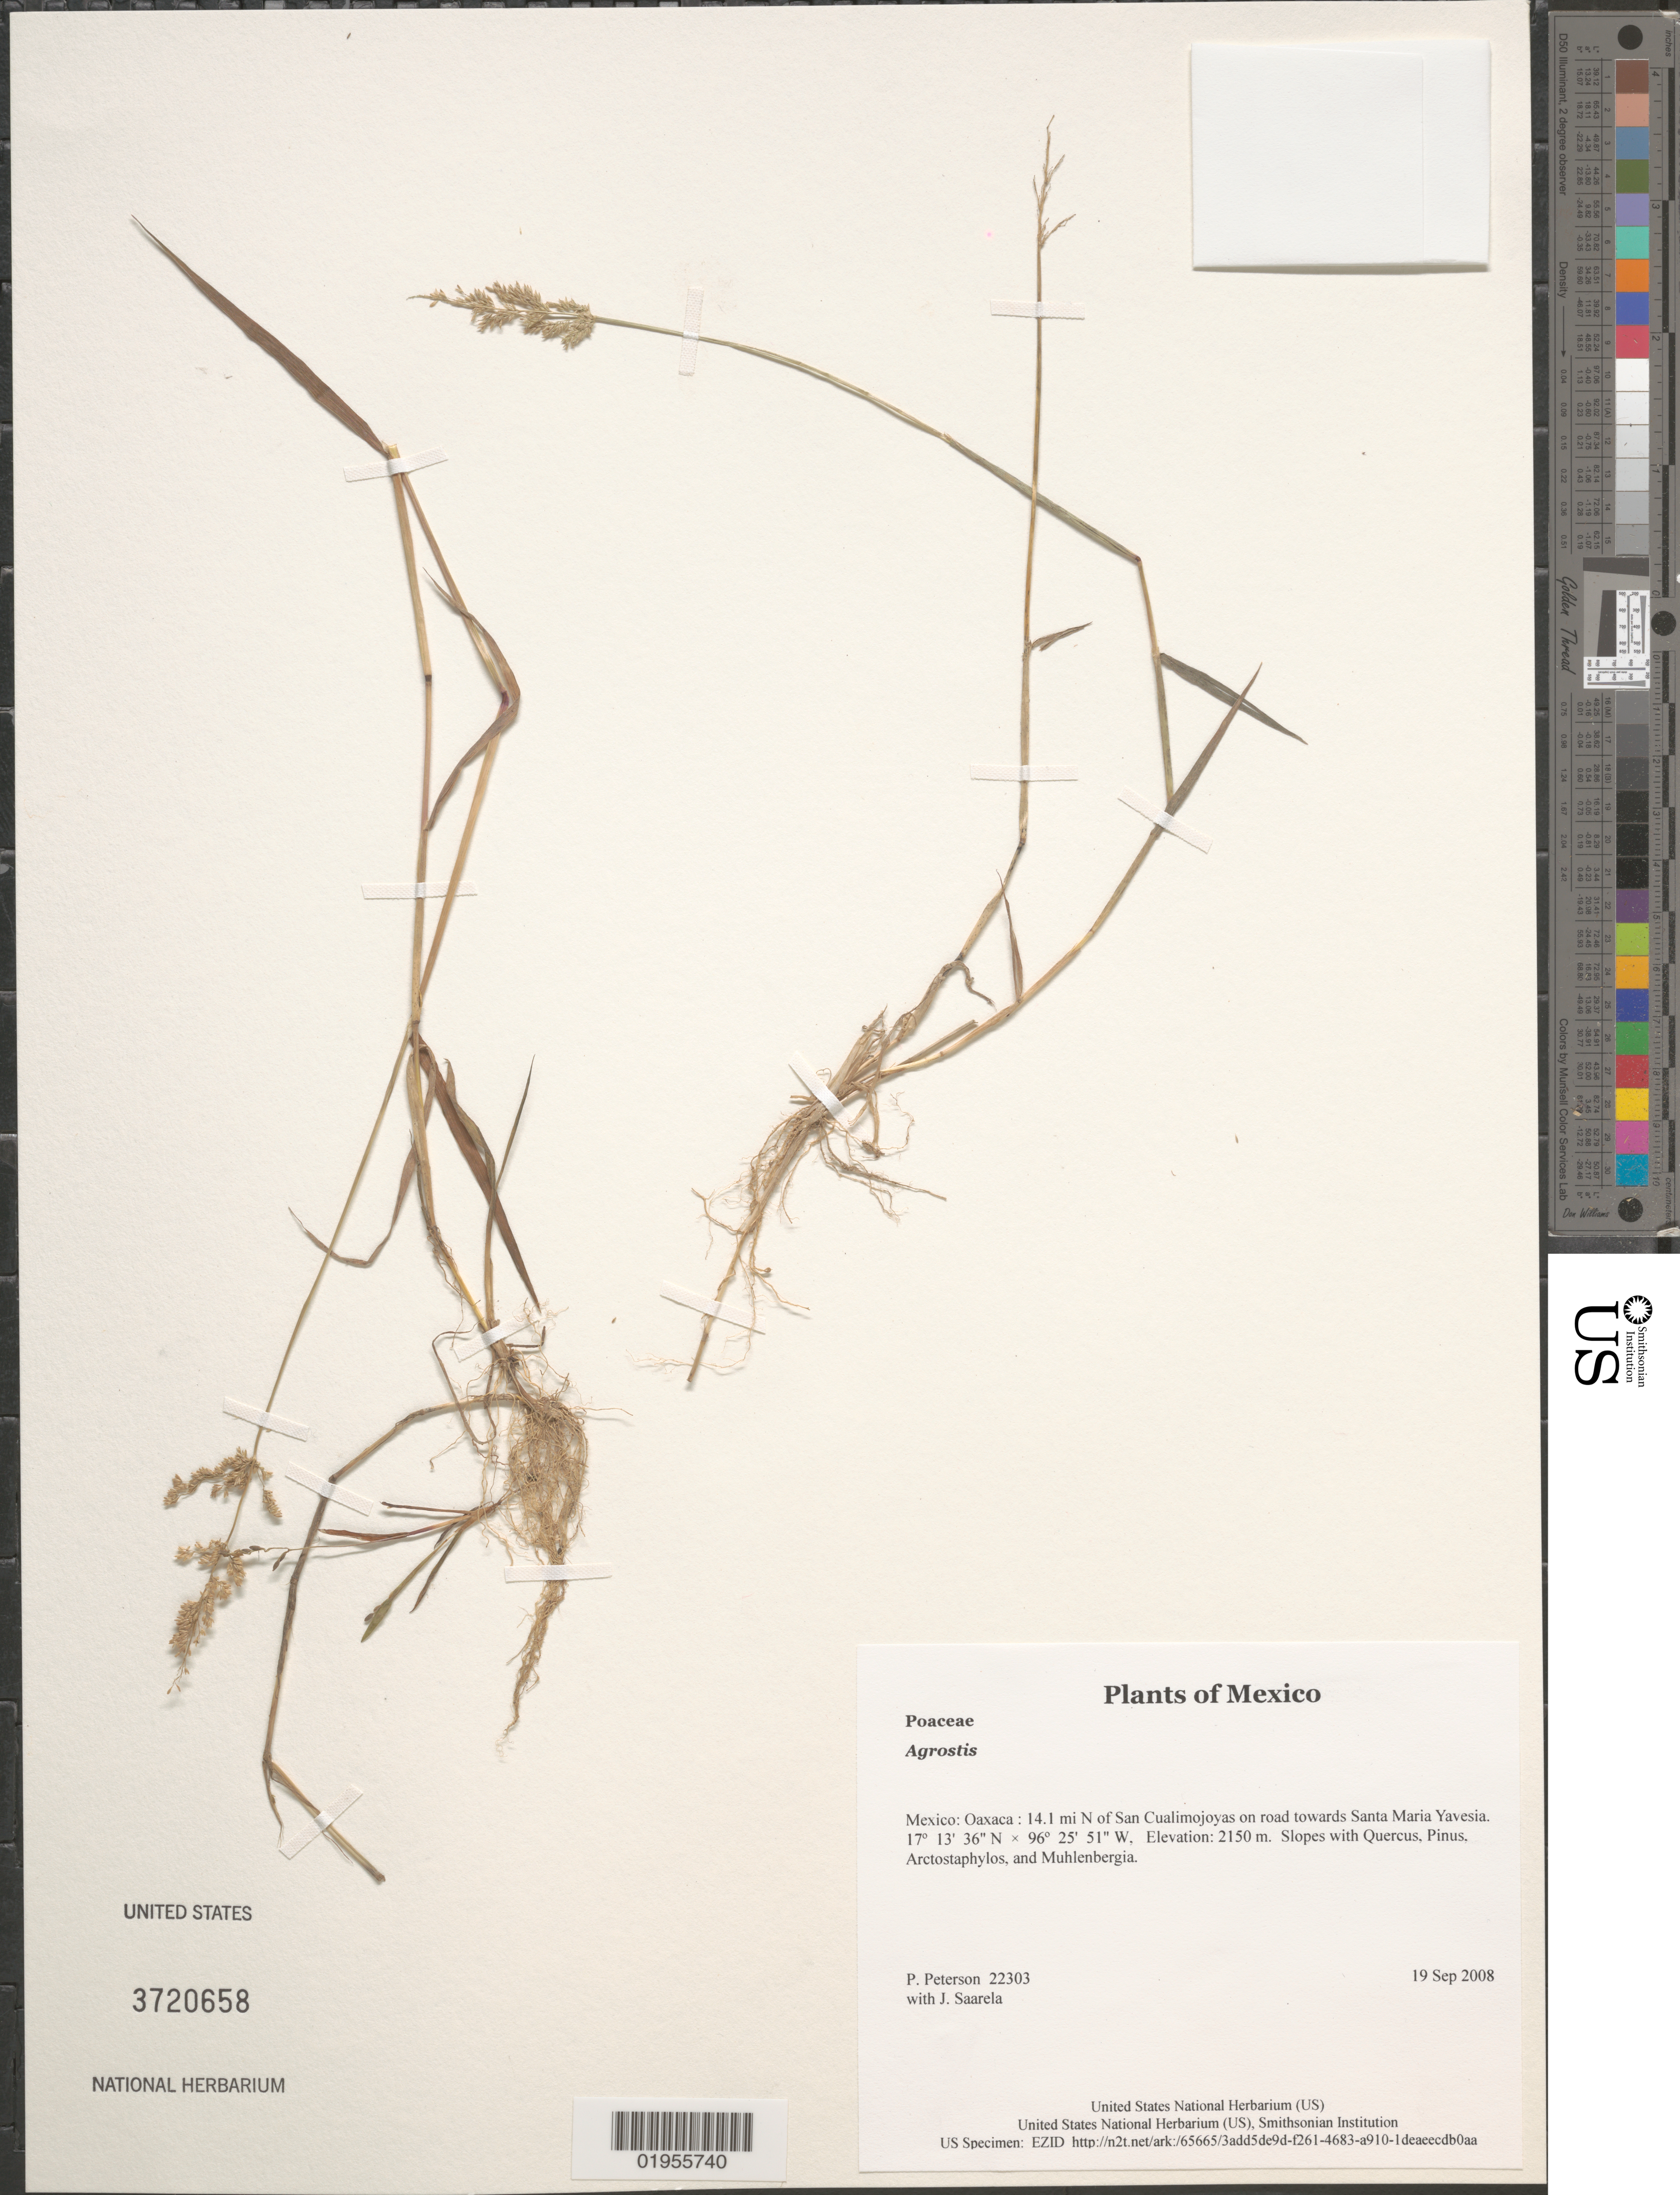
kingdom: Plantae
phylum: Tracheophyta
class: Liliopsida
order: Poales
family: Poaceae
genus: Agrostis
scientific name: Agrostis sp.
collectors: P. M. Peterson & J. Saarela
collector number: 22303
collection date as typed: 19 Sep 2008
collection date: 2008-09-19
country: Mexico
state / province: Oaxaca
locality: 14.1 mi N of San Cualimojoyas on road towards Santa Maria Yavesia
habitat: Slopes with Quercus, Pinus, Arctostaphylos, and Muhlenbergia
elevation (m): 2150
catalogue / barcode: US 3720658